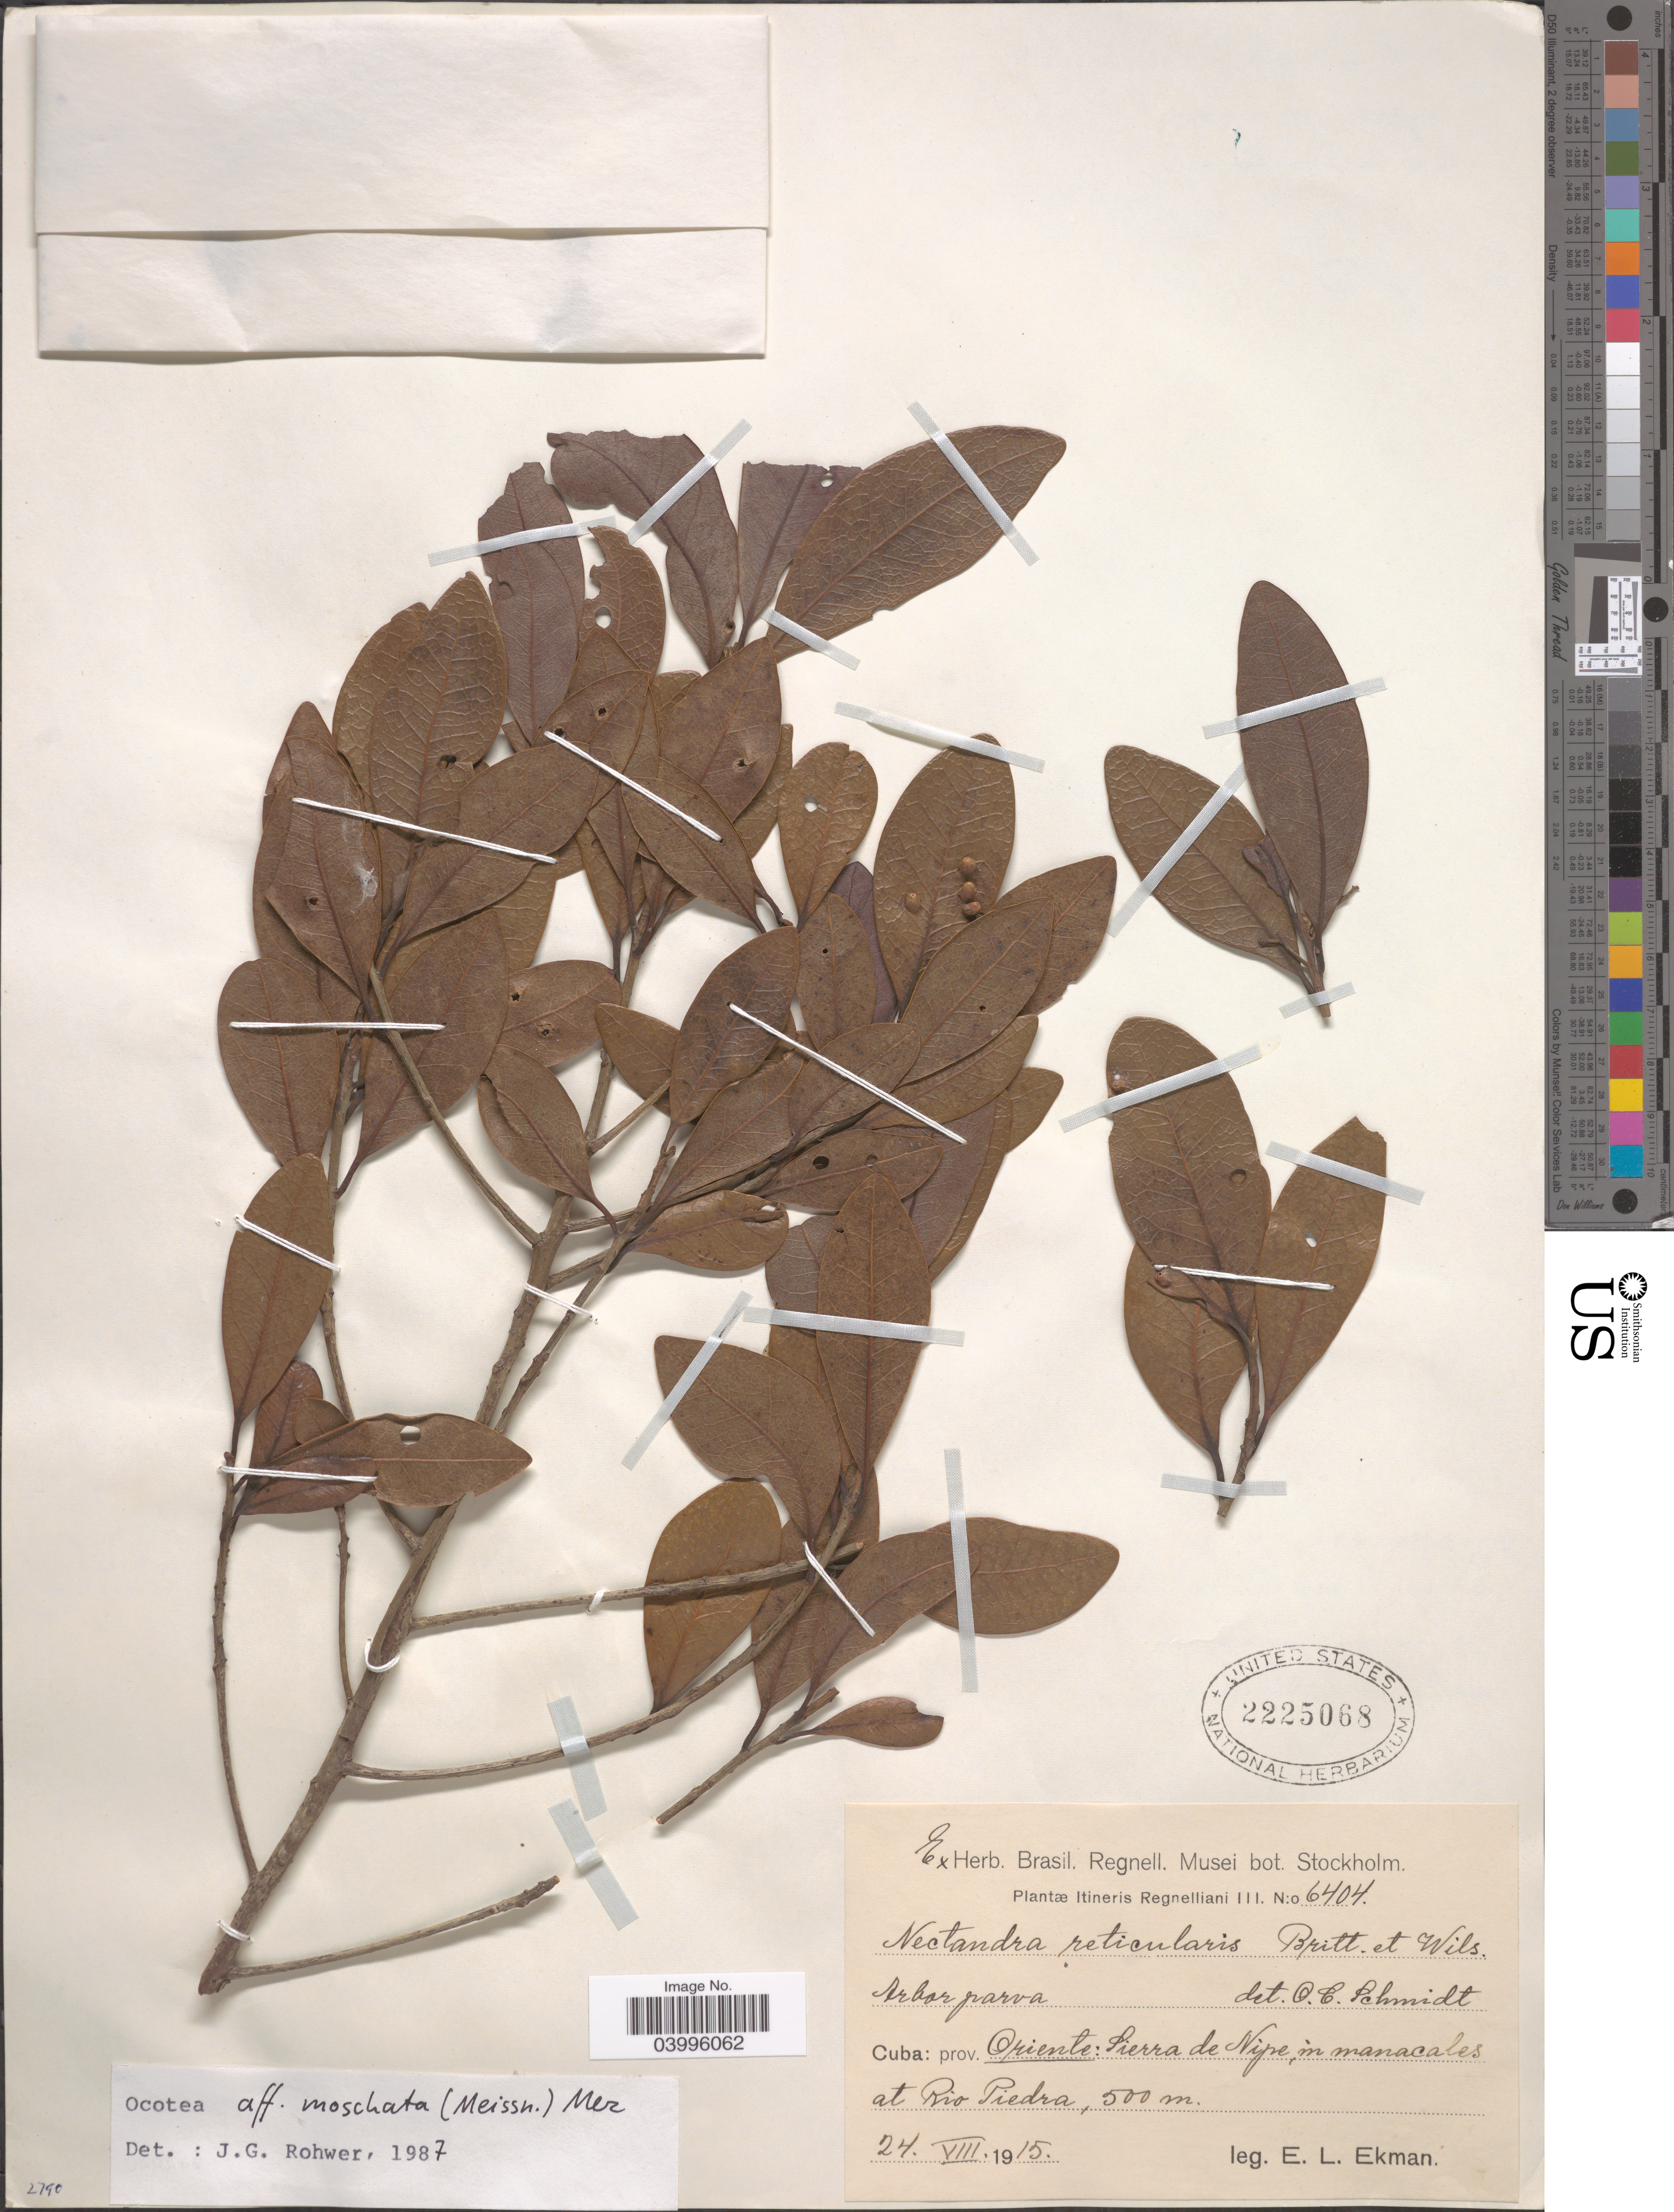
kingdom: Plantae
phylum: Tracheophyta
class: Magnoliopsida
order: Laurales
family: Lauraceae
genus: Ocotea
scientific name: Ocotea moschata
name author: (Meisn.) Mez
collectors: E. L. Ekman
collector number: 6404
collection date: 1915-08-24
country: Cuba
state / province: Oriente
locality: Sierra de Nipe, in manacales at Rio Piedra.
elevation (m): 500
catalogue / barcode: US 2225068